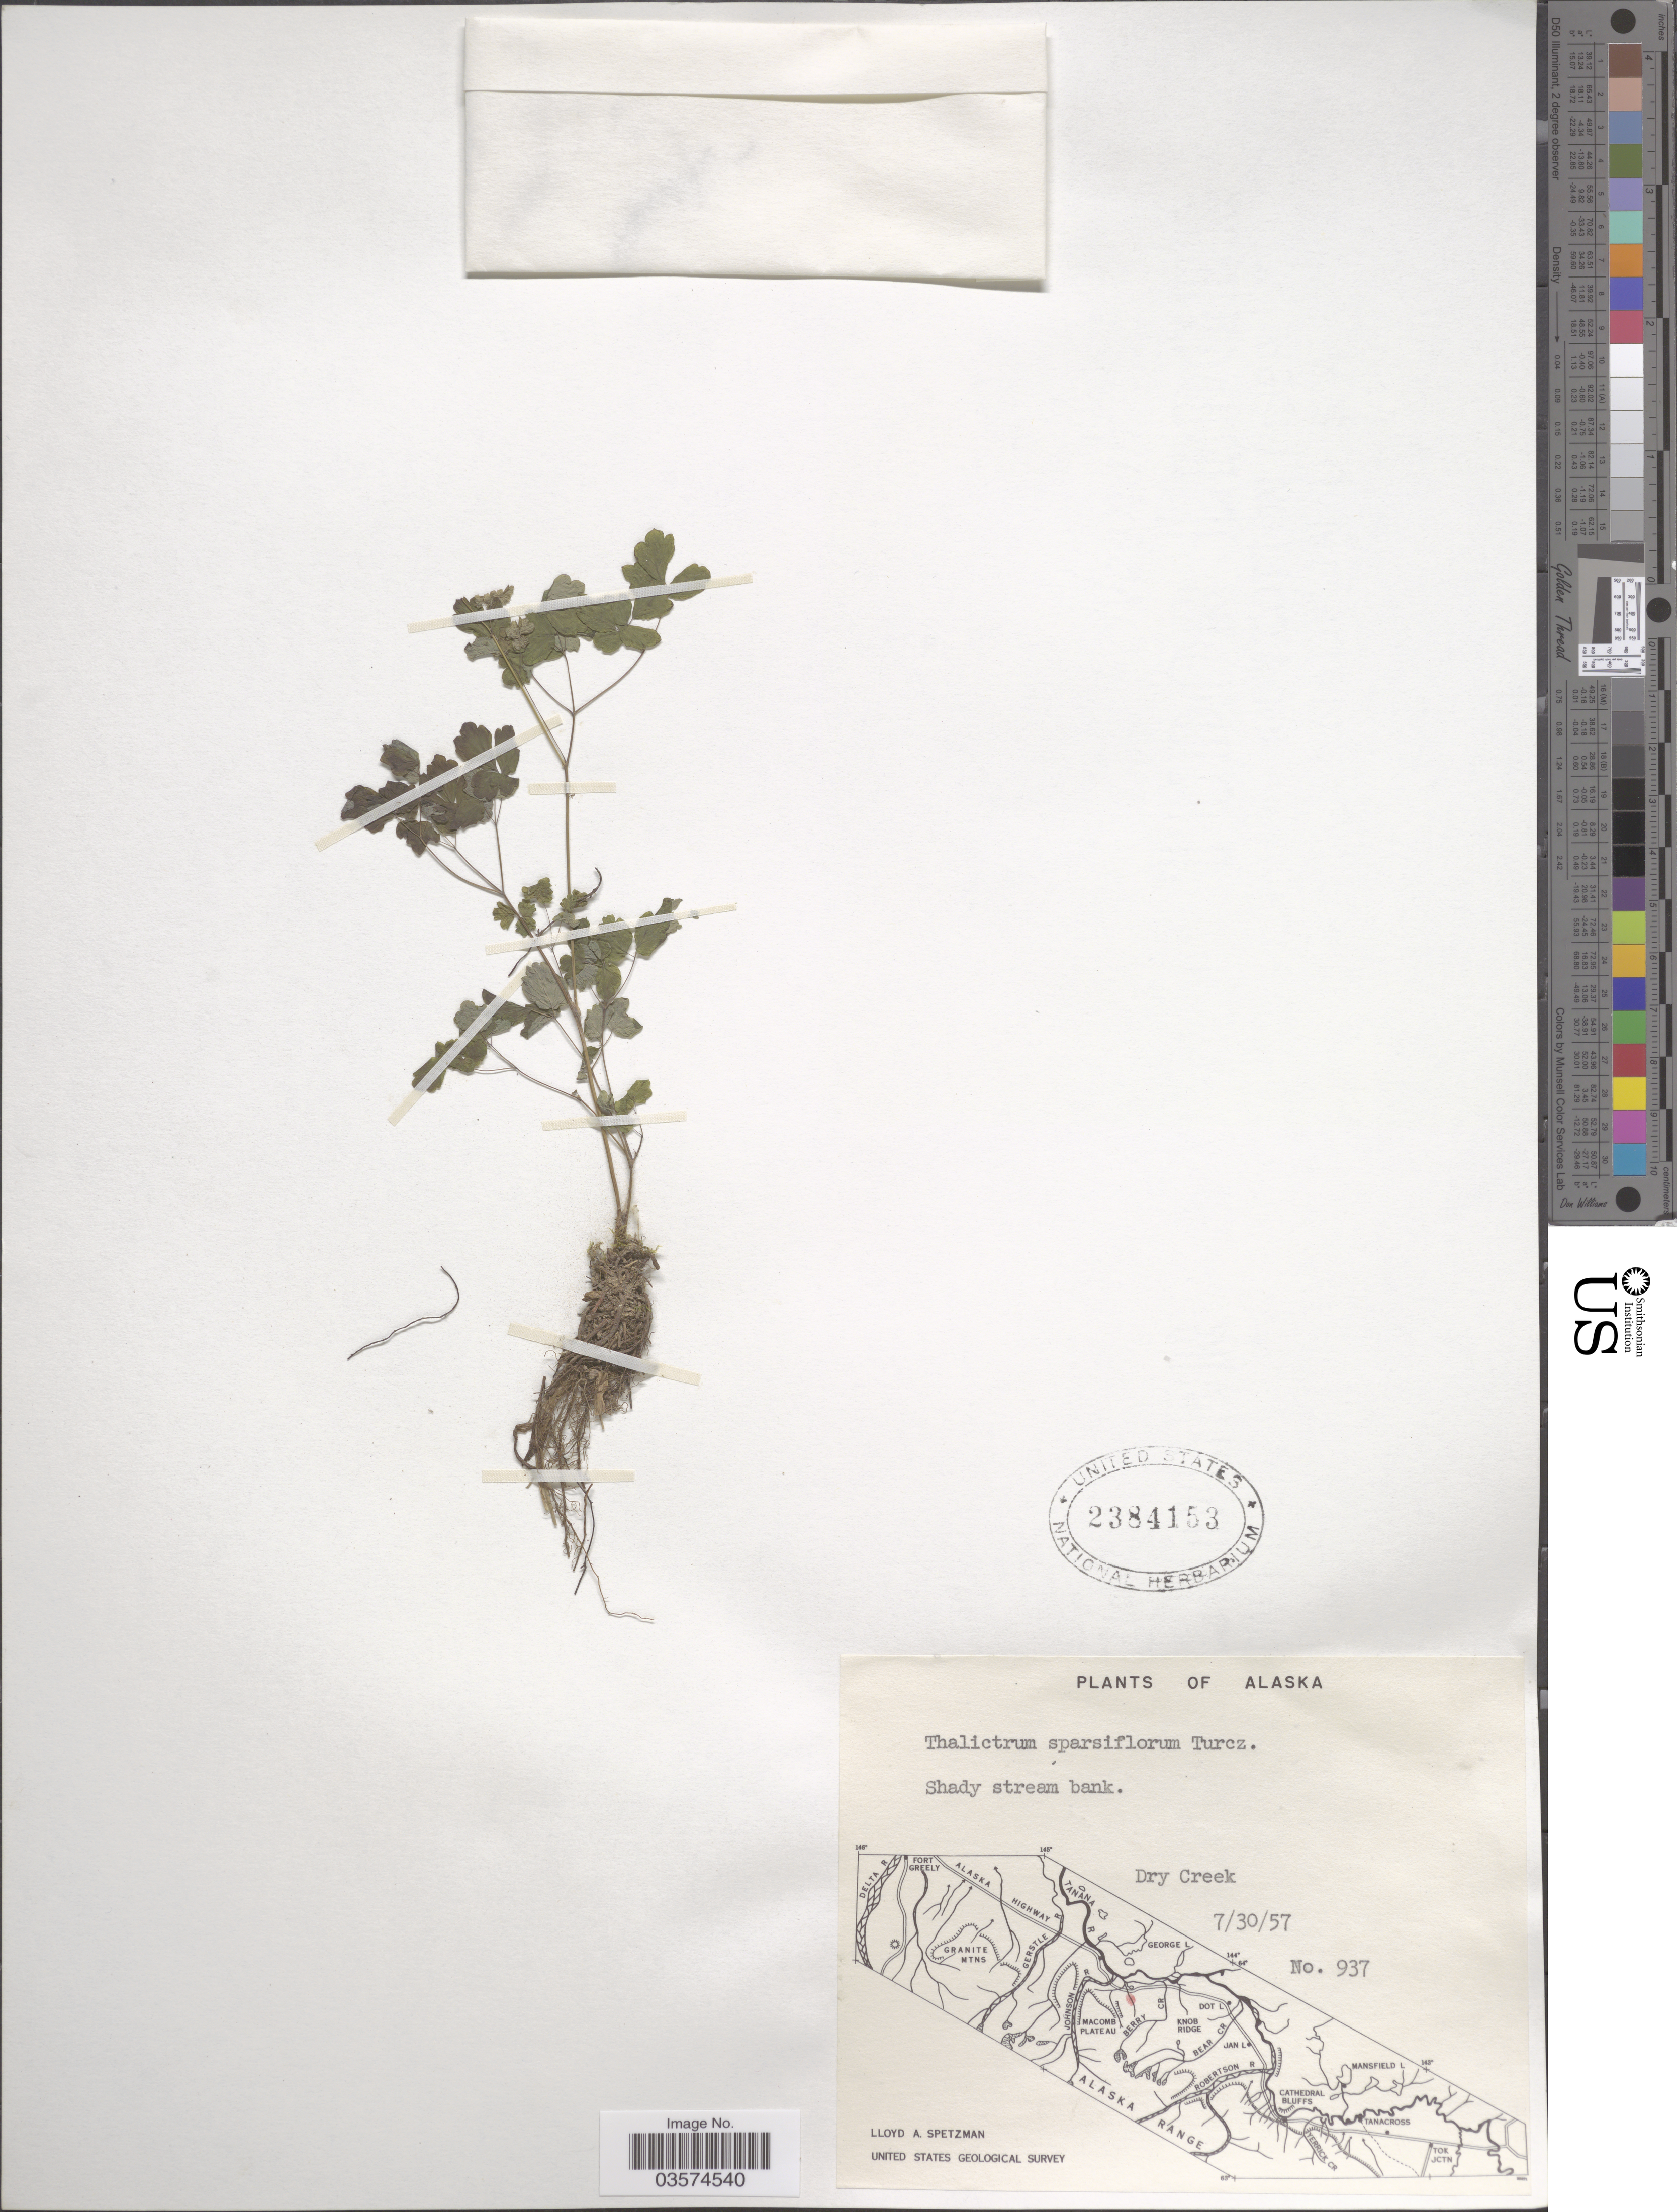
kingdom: Plantae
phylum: Tracheophyta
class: Magnoliopsida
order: Ranunculales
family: Ranunculaceae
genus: Thalictrum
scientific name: Thalictrum sparsiflorum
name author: Turcz. ex Fisch. & C.A. Mey.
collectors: L. Spetzman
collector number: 937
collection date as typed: Transcribed d/m/y: 30/7/57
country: United States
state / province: Alaska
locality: Shady stream bank. Dry Creek.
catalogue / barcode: US 2384153